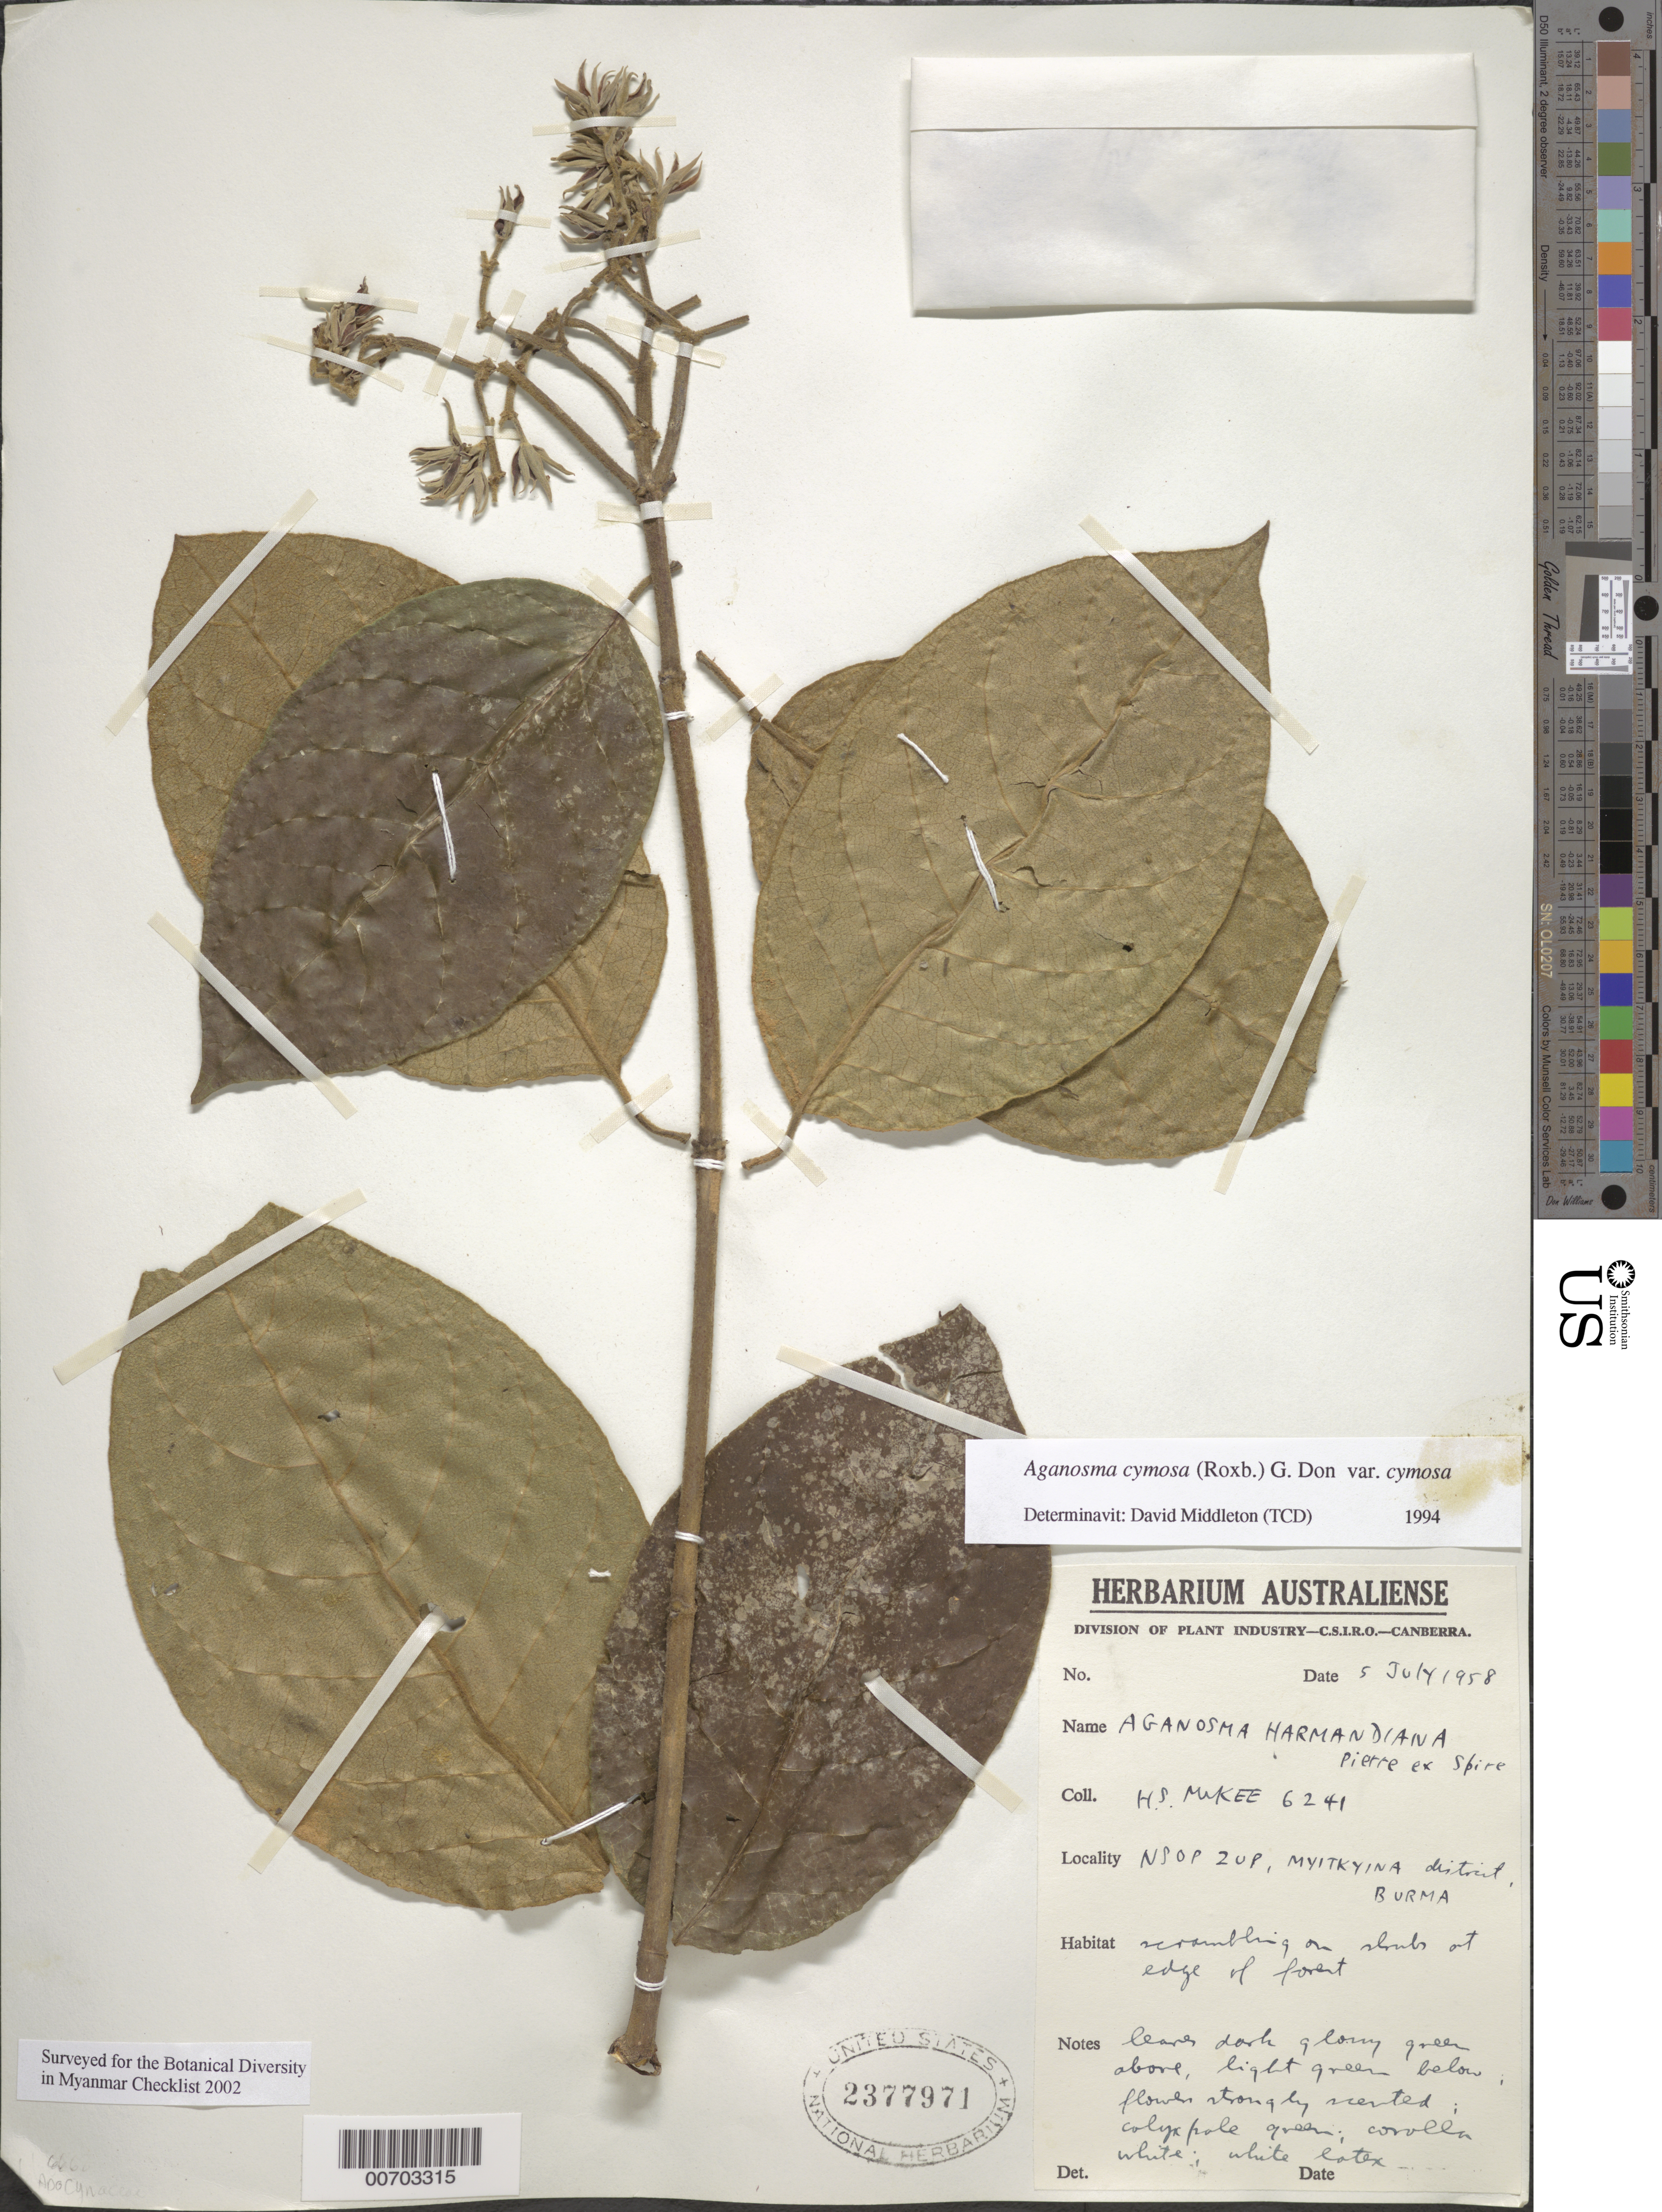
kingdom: Plantae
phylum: Tracheophyta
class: Magnoliopsida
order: Gentianales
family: Apocynaceae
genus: Aganosma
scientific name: Aganosma cymosa var. cymosa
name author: (Roxb.) G. Don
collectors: Mukee, H.S.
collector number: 6241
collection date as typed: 05 Jul 1958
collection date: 1958-07-05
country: Myanmar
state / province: Kachin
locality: Myitkyina, NSOP Zup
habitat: Forest edge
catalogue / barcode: US 2377971